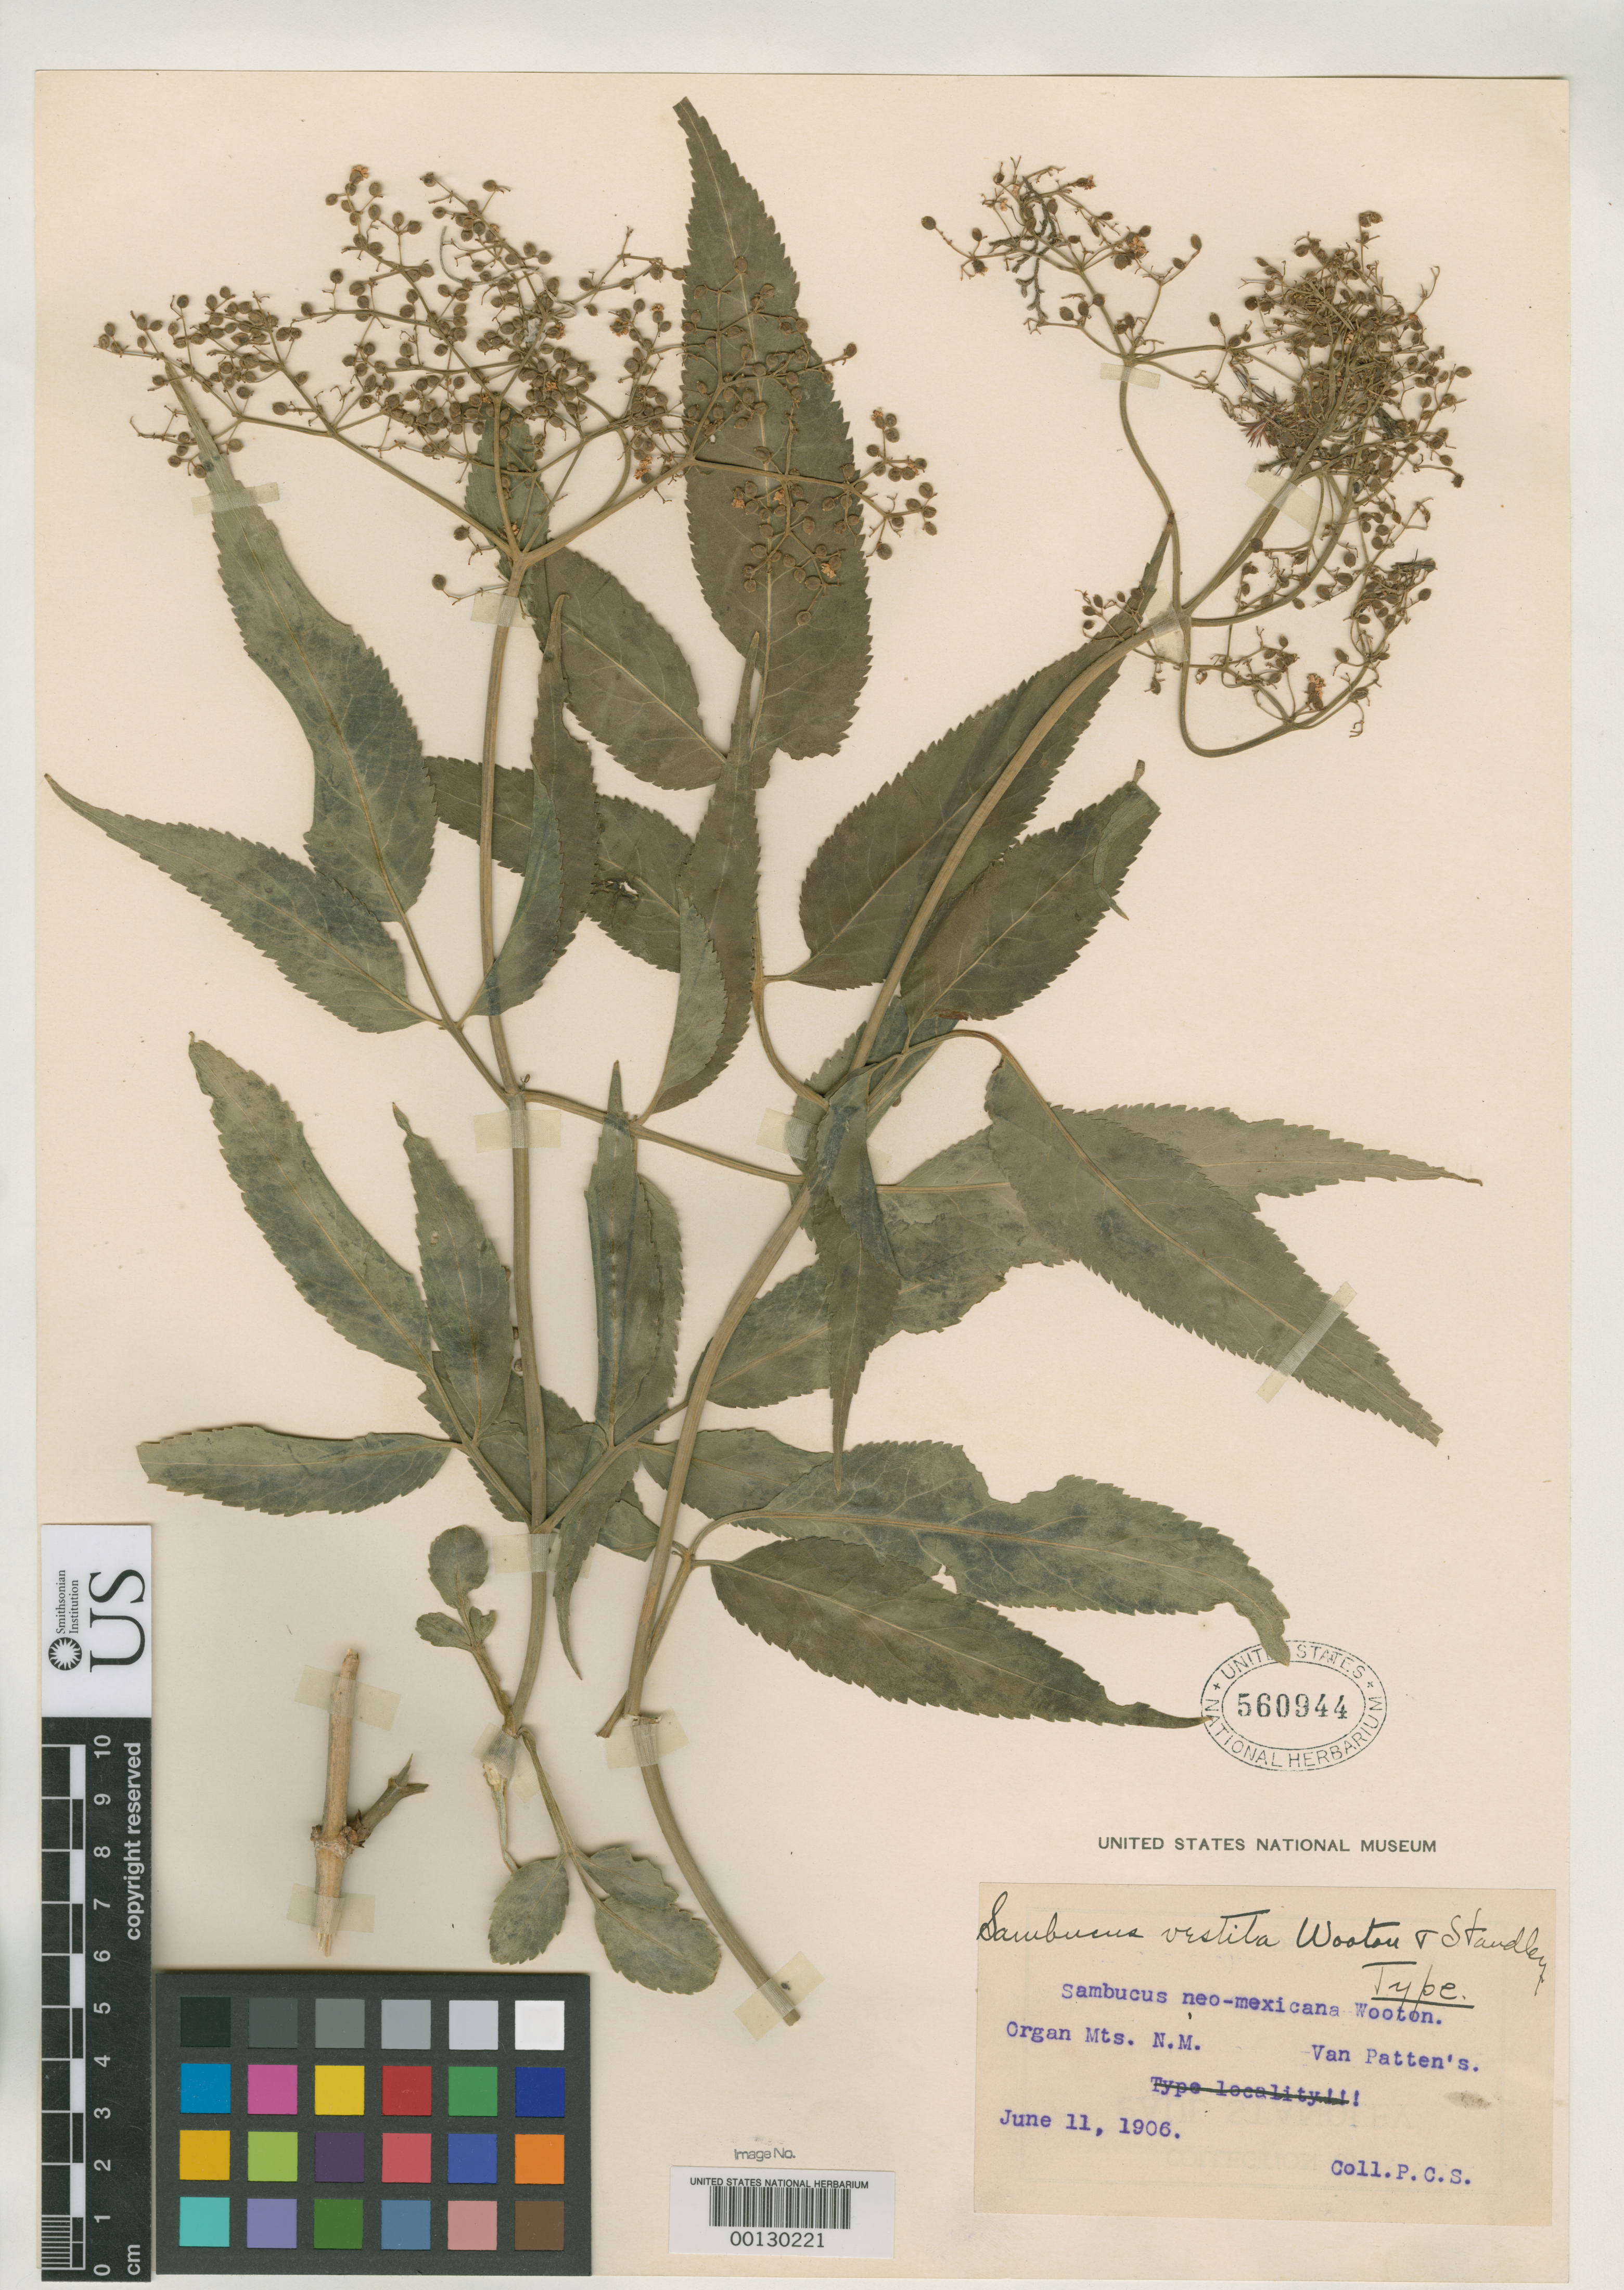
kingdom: Plantae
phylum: Tracheophyta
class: Magnoliopsida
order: Dipsacales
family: Viburnaceae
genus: Sambucus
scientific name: Sambucus vestita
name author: Wooton & Standl.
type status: Holotype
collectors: P. C. Standley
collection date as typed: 11 Jun 1906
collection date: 1906-06-11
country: United States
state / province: New Mexico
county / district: Dona Ana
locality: Ice Canyon above Van Pattens Camp in Organ Mountains.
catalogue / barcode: US 560944